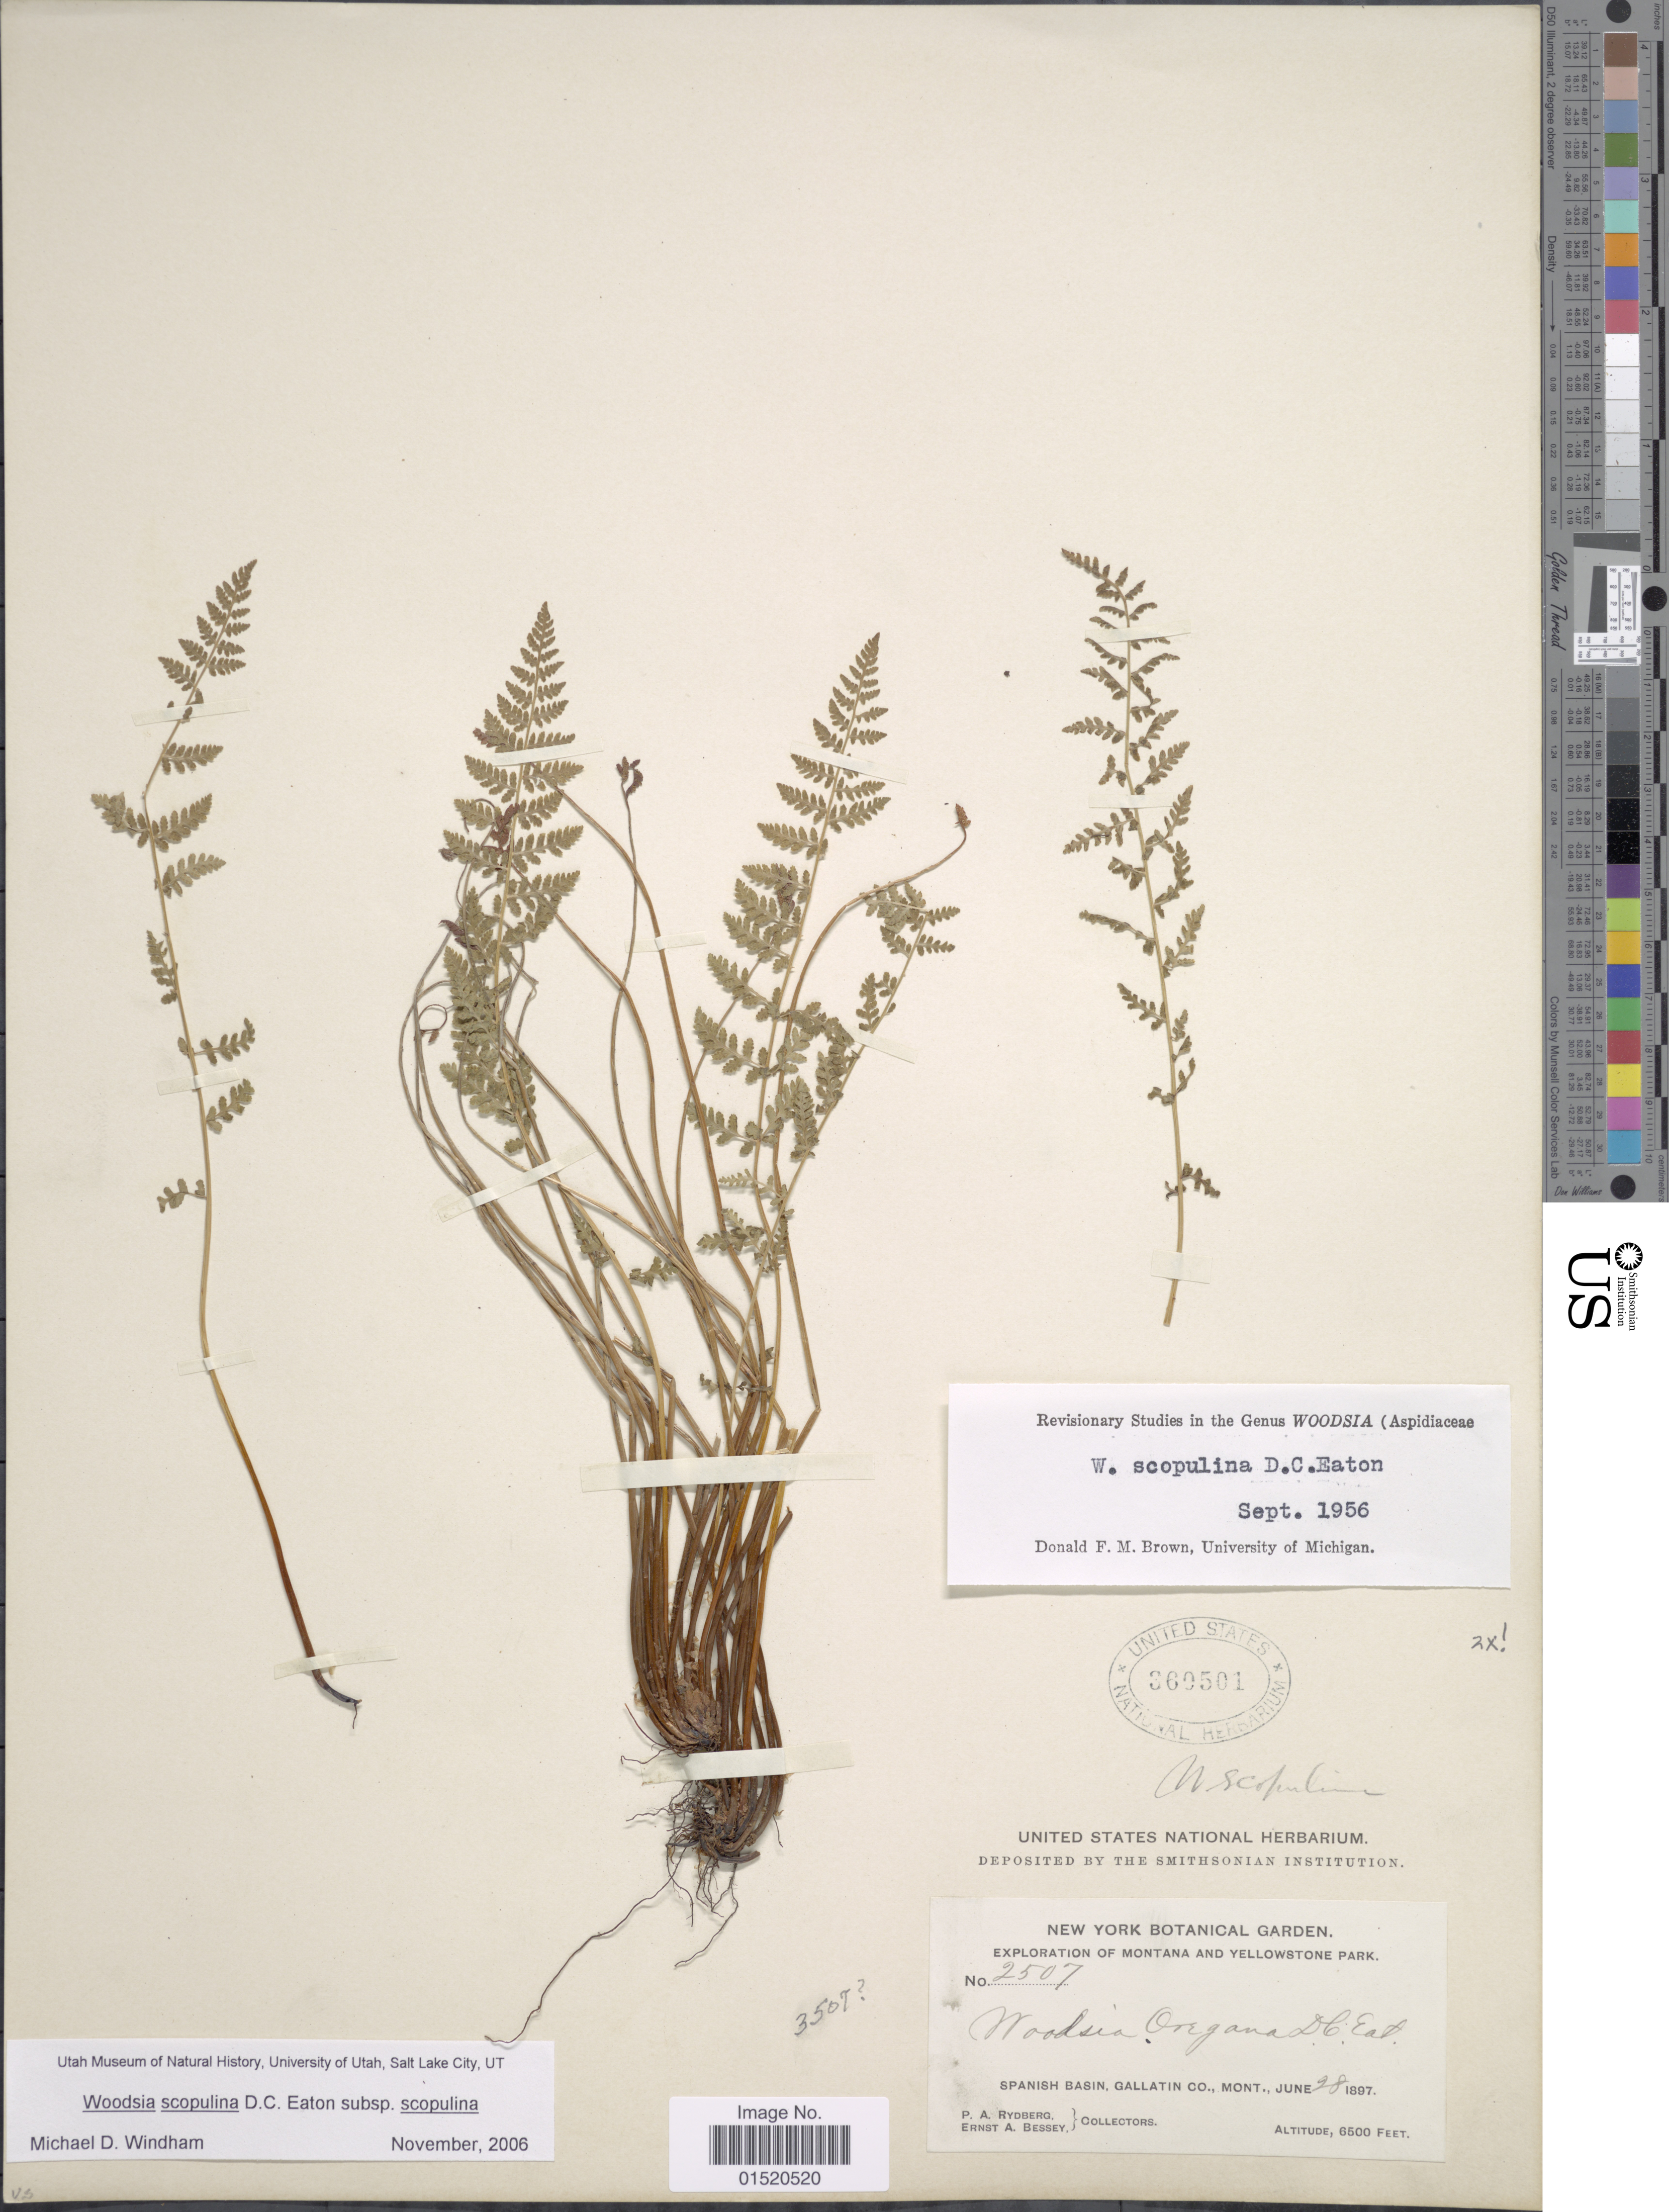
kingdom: Plantae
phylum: Tracheophyta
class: Polypodiopsida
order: Polypodiales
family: Woodsiaceae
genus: Woodsia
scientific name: Woodsia scopulina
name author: D.C. Eaton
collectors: P. A. Rydberg & E. A. Bessey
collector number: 2507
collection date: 1897-06-28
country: United States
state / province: Montana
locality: Yellowstone Park, Spanish Basin, Gallatin Co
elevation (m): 1981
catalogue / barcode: US 360501